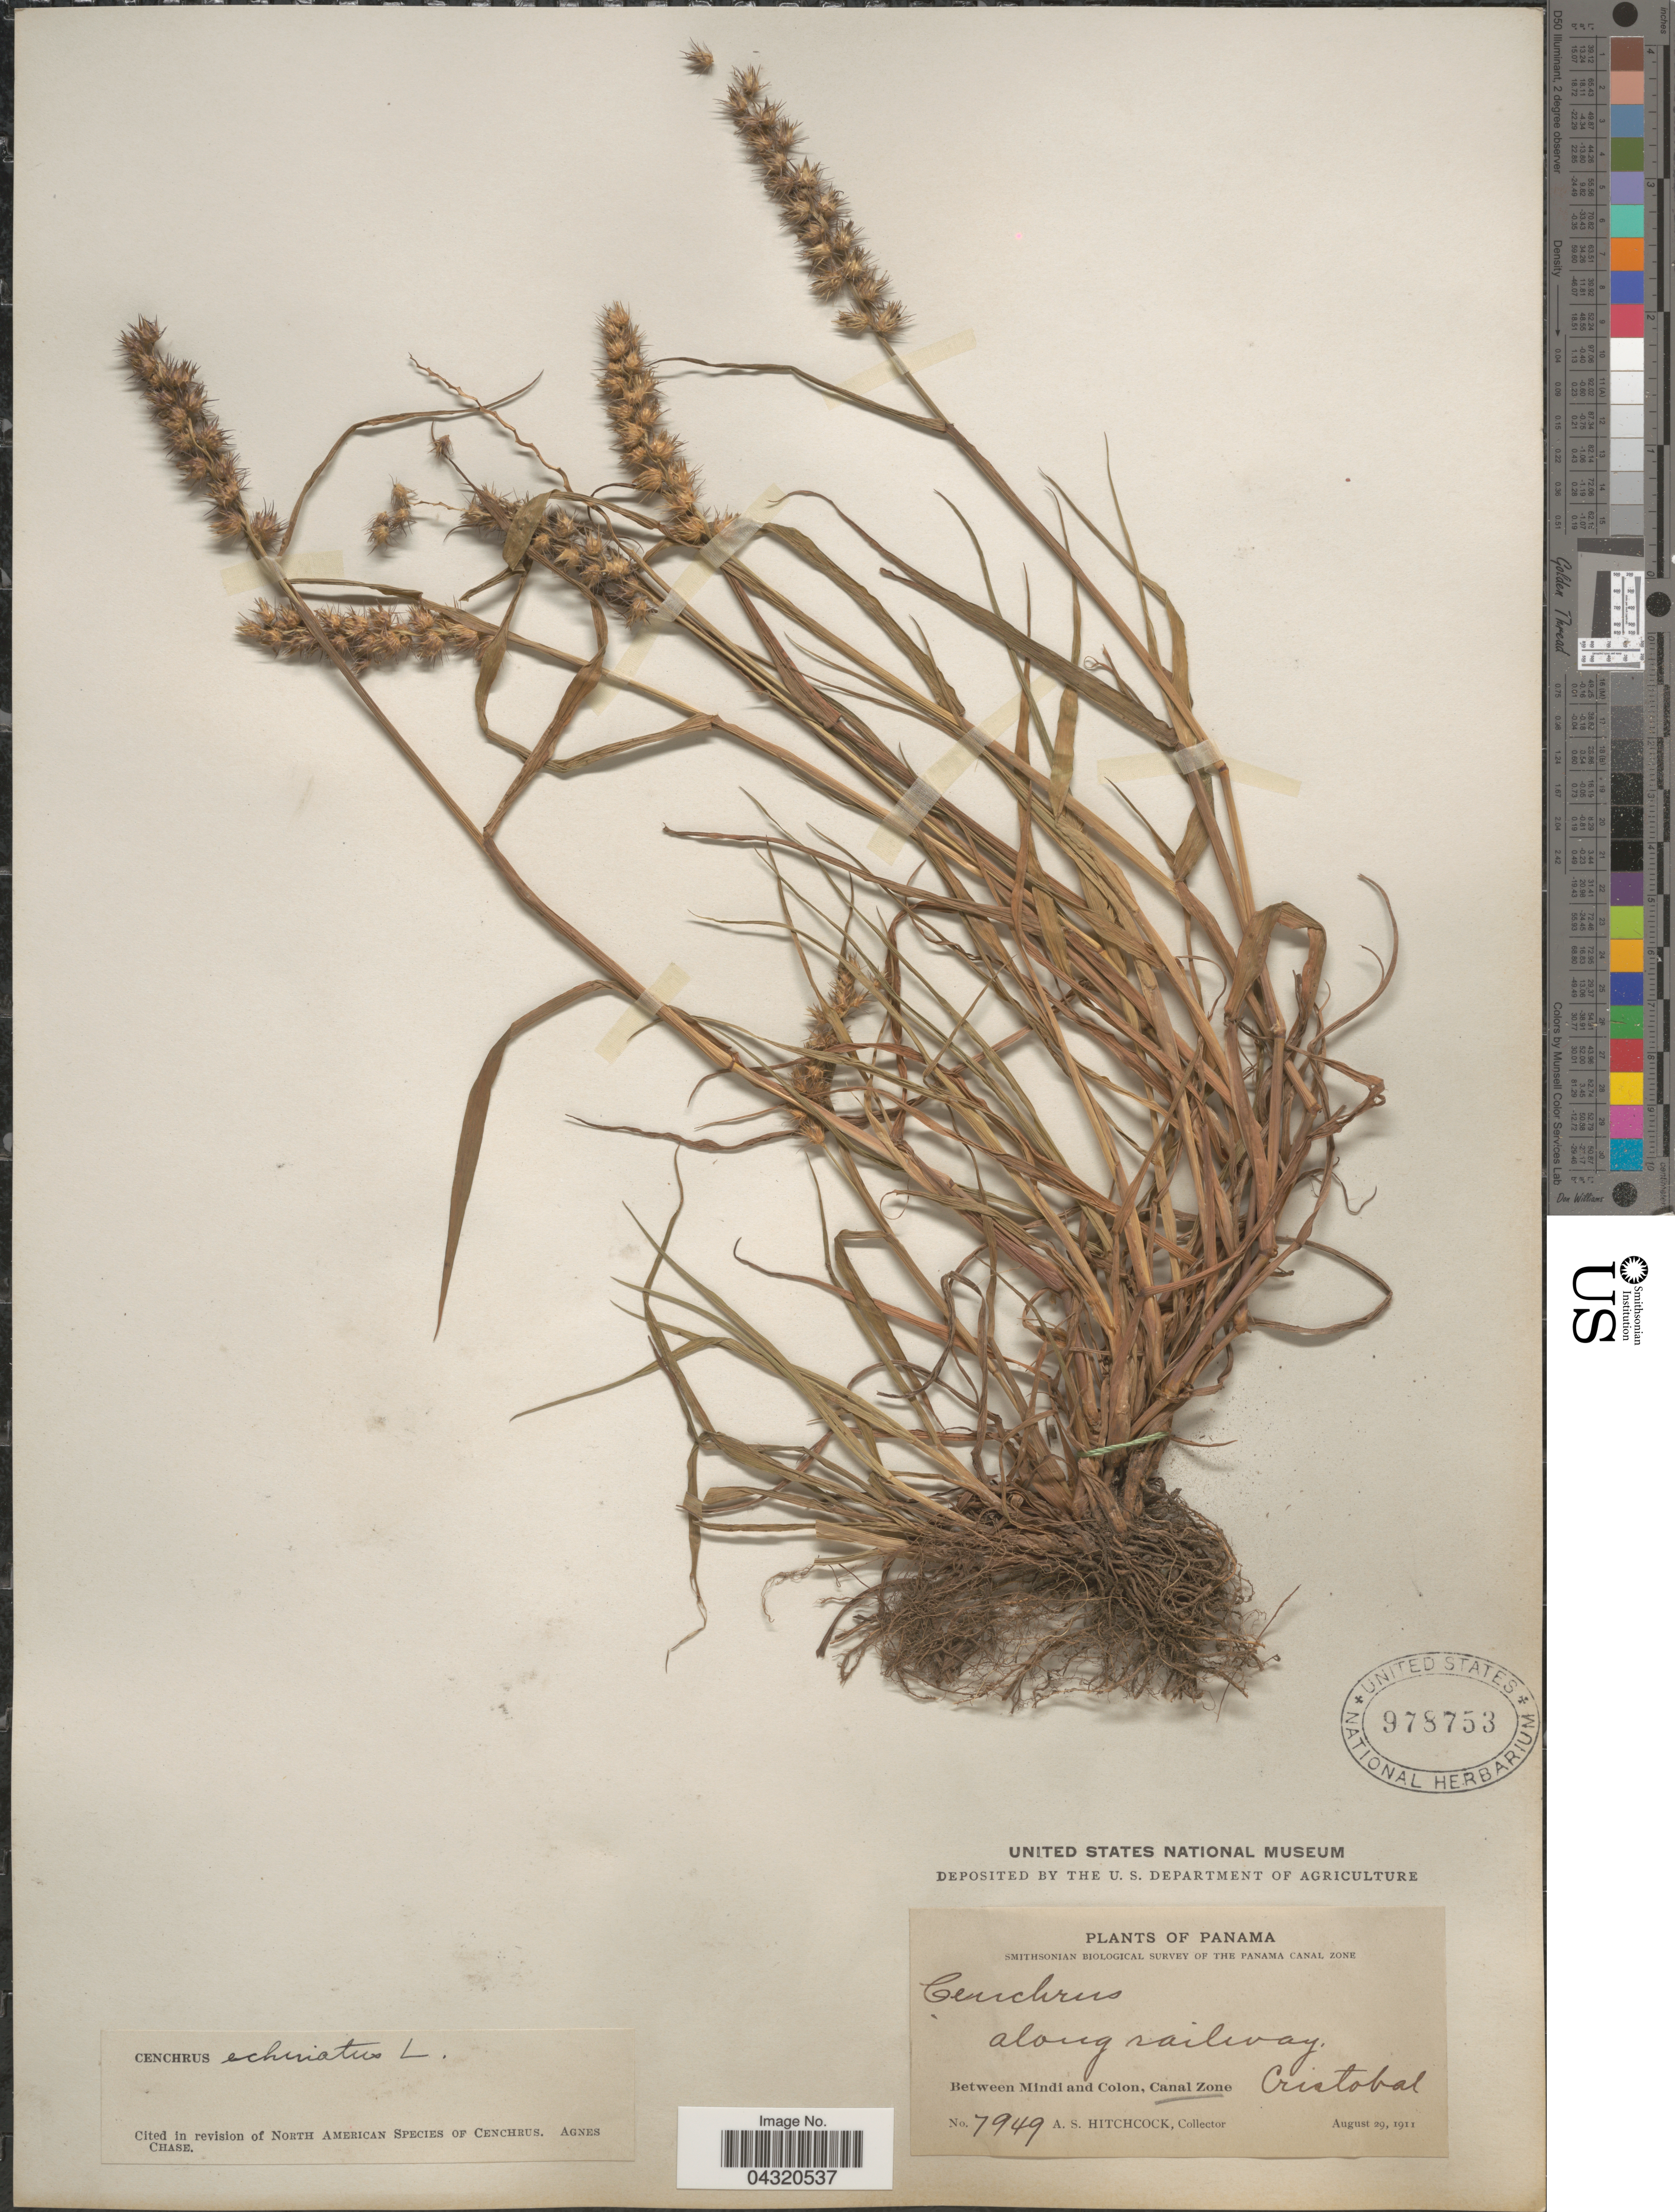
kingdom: Plantae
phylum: Tracheophyta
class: Liliopsida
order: Poales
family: Poaceae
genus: Cenchrus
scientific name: Cenchrus echinatus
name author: L.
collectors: A. S. Hitchcock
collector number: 7949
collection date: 1911-08-29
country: Panama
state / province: Colón / Panamá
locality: Smithsonian Biological Survey of the Panama Canal Zone. Between Mindi and Colon, Canal Zone. Cristobal.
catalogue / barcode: US 978753